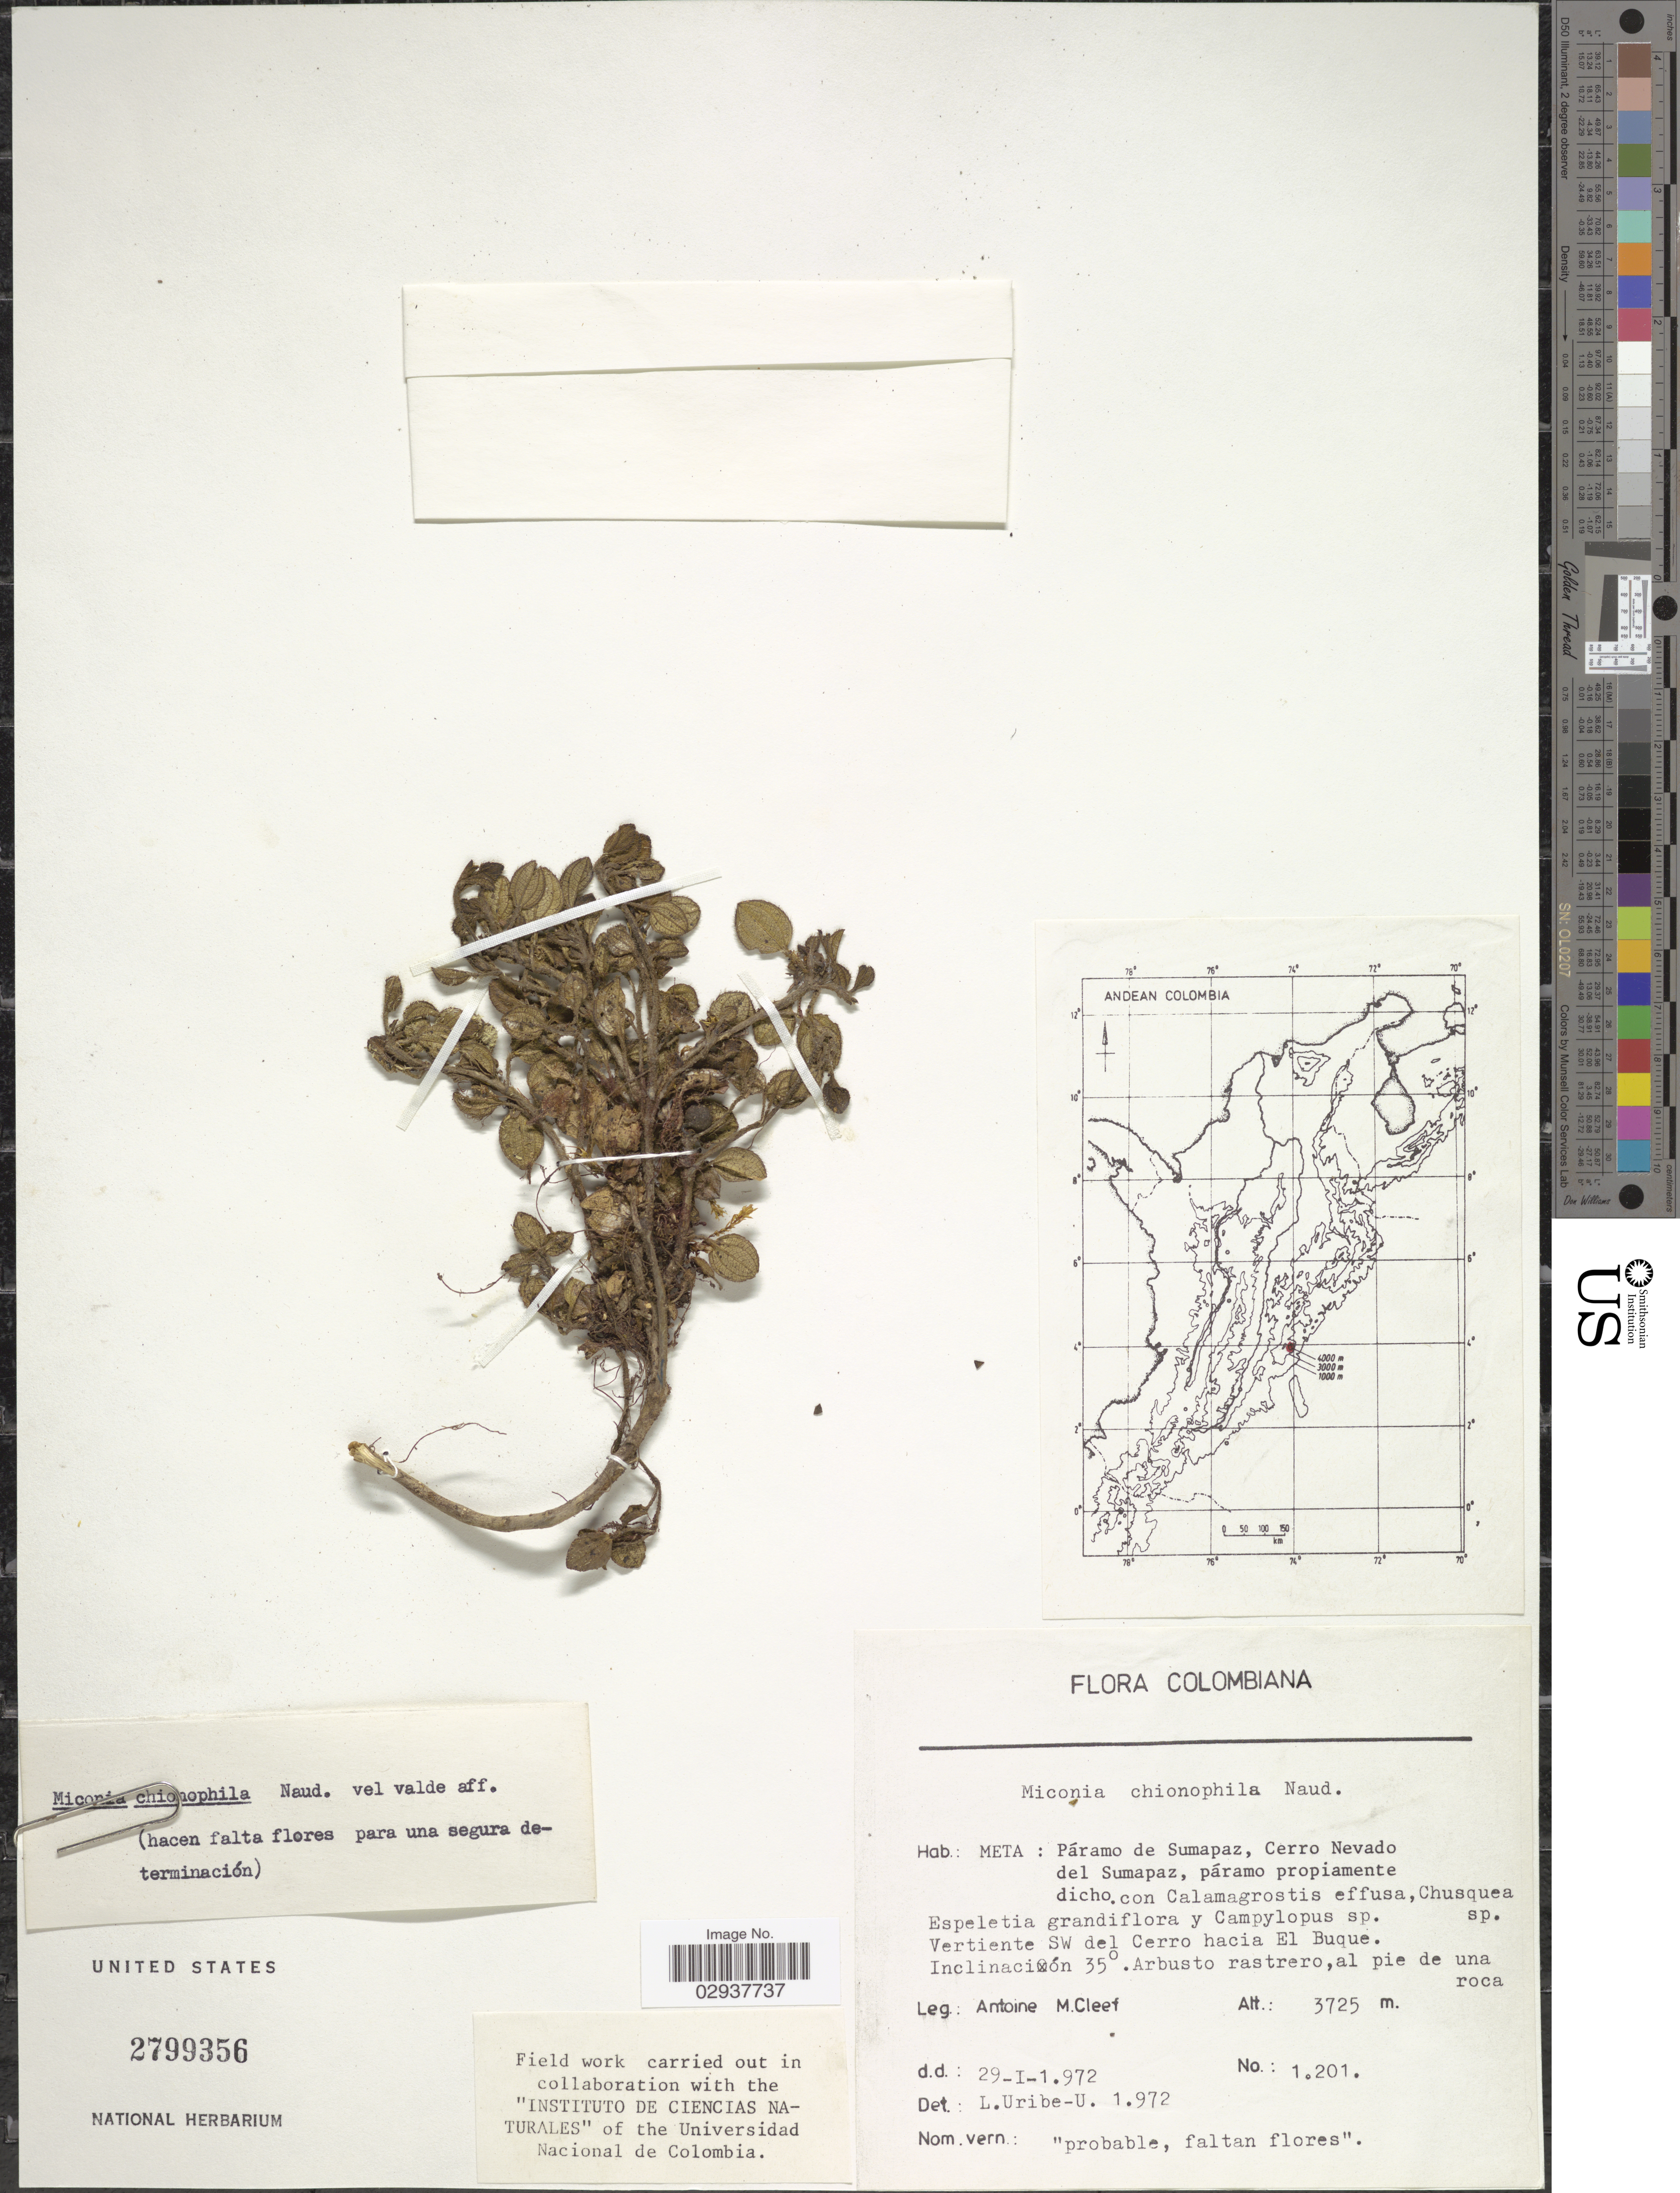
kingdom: Plantae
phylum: Tracheophyta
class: Magnoliopsida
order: Myrtales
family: Melastomataceae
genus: Miconia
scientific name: Miconia chionophila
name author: Naudin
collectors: A. M. Cleef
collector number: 1201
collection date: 1972-01-29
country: Colombia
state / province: Meta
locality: Páramo de Sumapaz, Cerro Nevado del Sumapaz, páramo propiamente dicho. Vertiente SW del Cerro hacia El Buque. Inclinación 35°.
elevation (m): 3725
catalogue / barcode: US 2799356